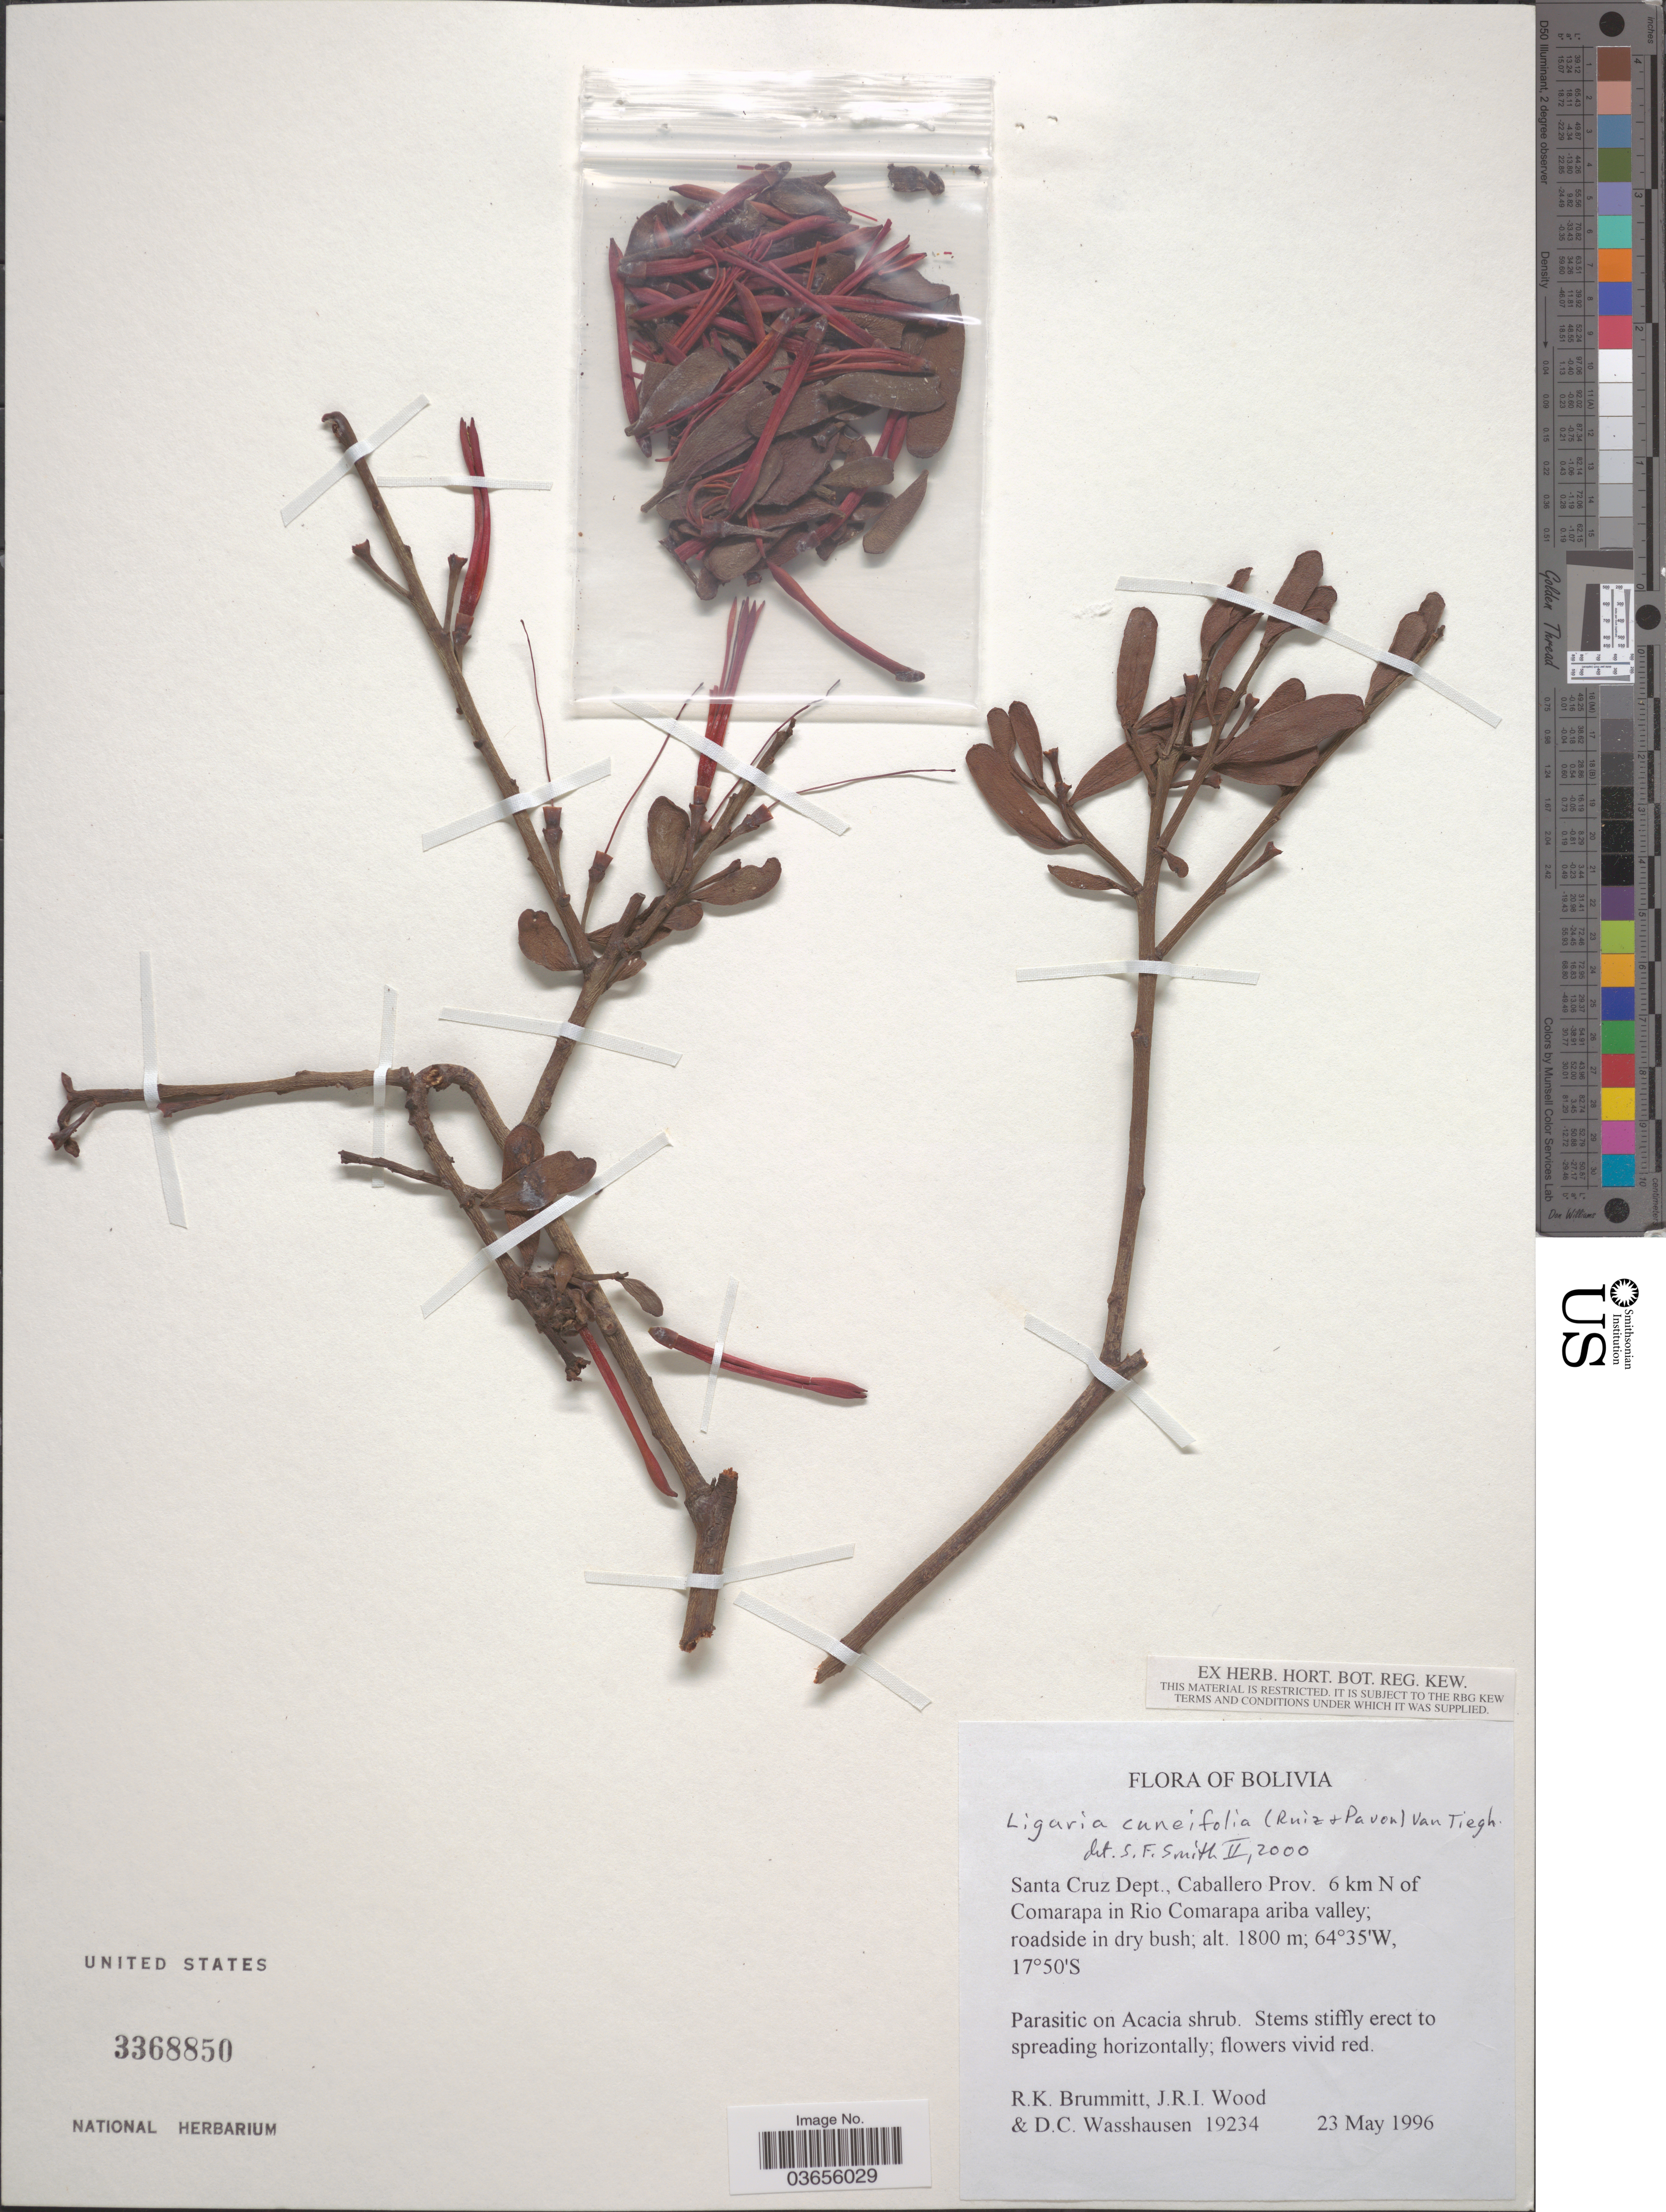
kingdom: Plantae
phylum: Tracheophyta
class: Magnoliopsida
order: Santalales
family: Loranthaceae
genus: Ligaria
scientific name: Ligaria cuneifolia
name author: (Ruiz & Pav.) Tiegh.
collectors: R. K. Brummitt, J. R. I. Wood & D. C. Wasshausen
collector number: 19234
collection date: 1996-05-23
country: Bolivia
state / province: Santa Cruz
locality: Santa Cruz Dept., Caballero Prov. 6 km N of Comarapa in Rio Comarapa ariba valley.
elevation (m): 1800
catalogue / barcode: US 3368850